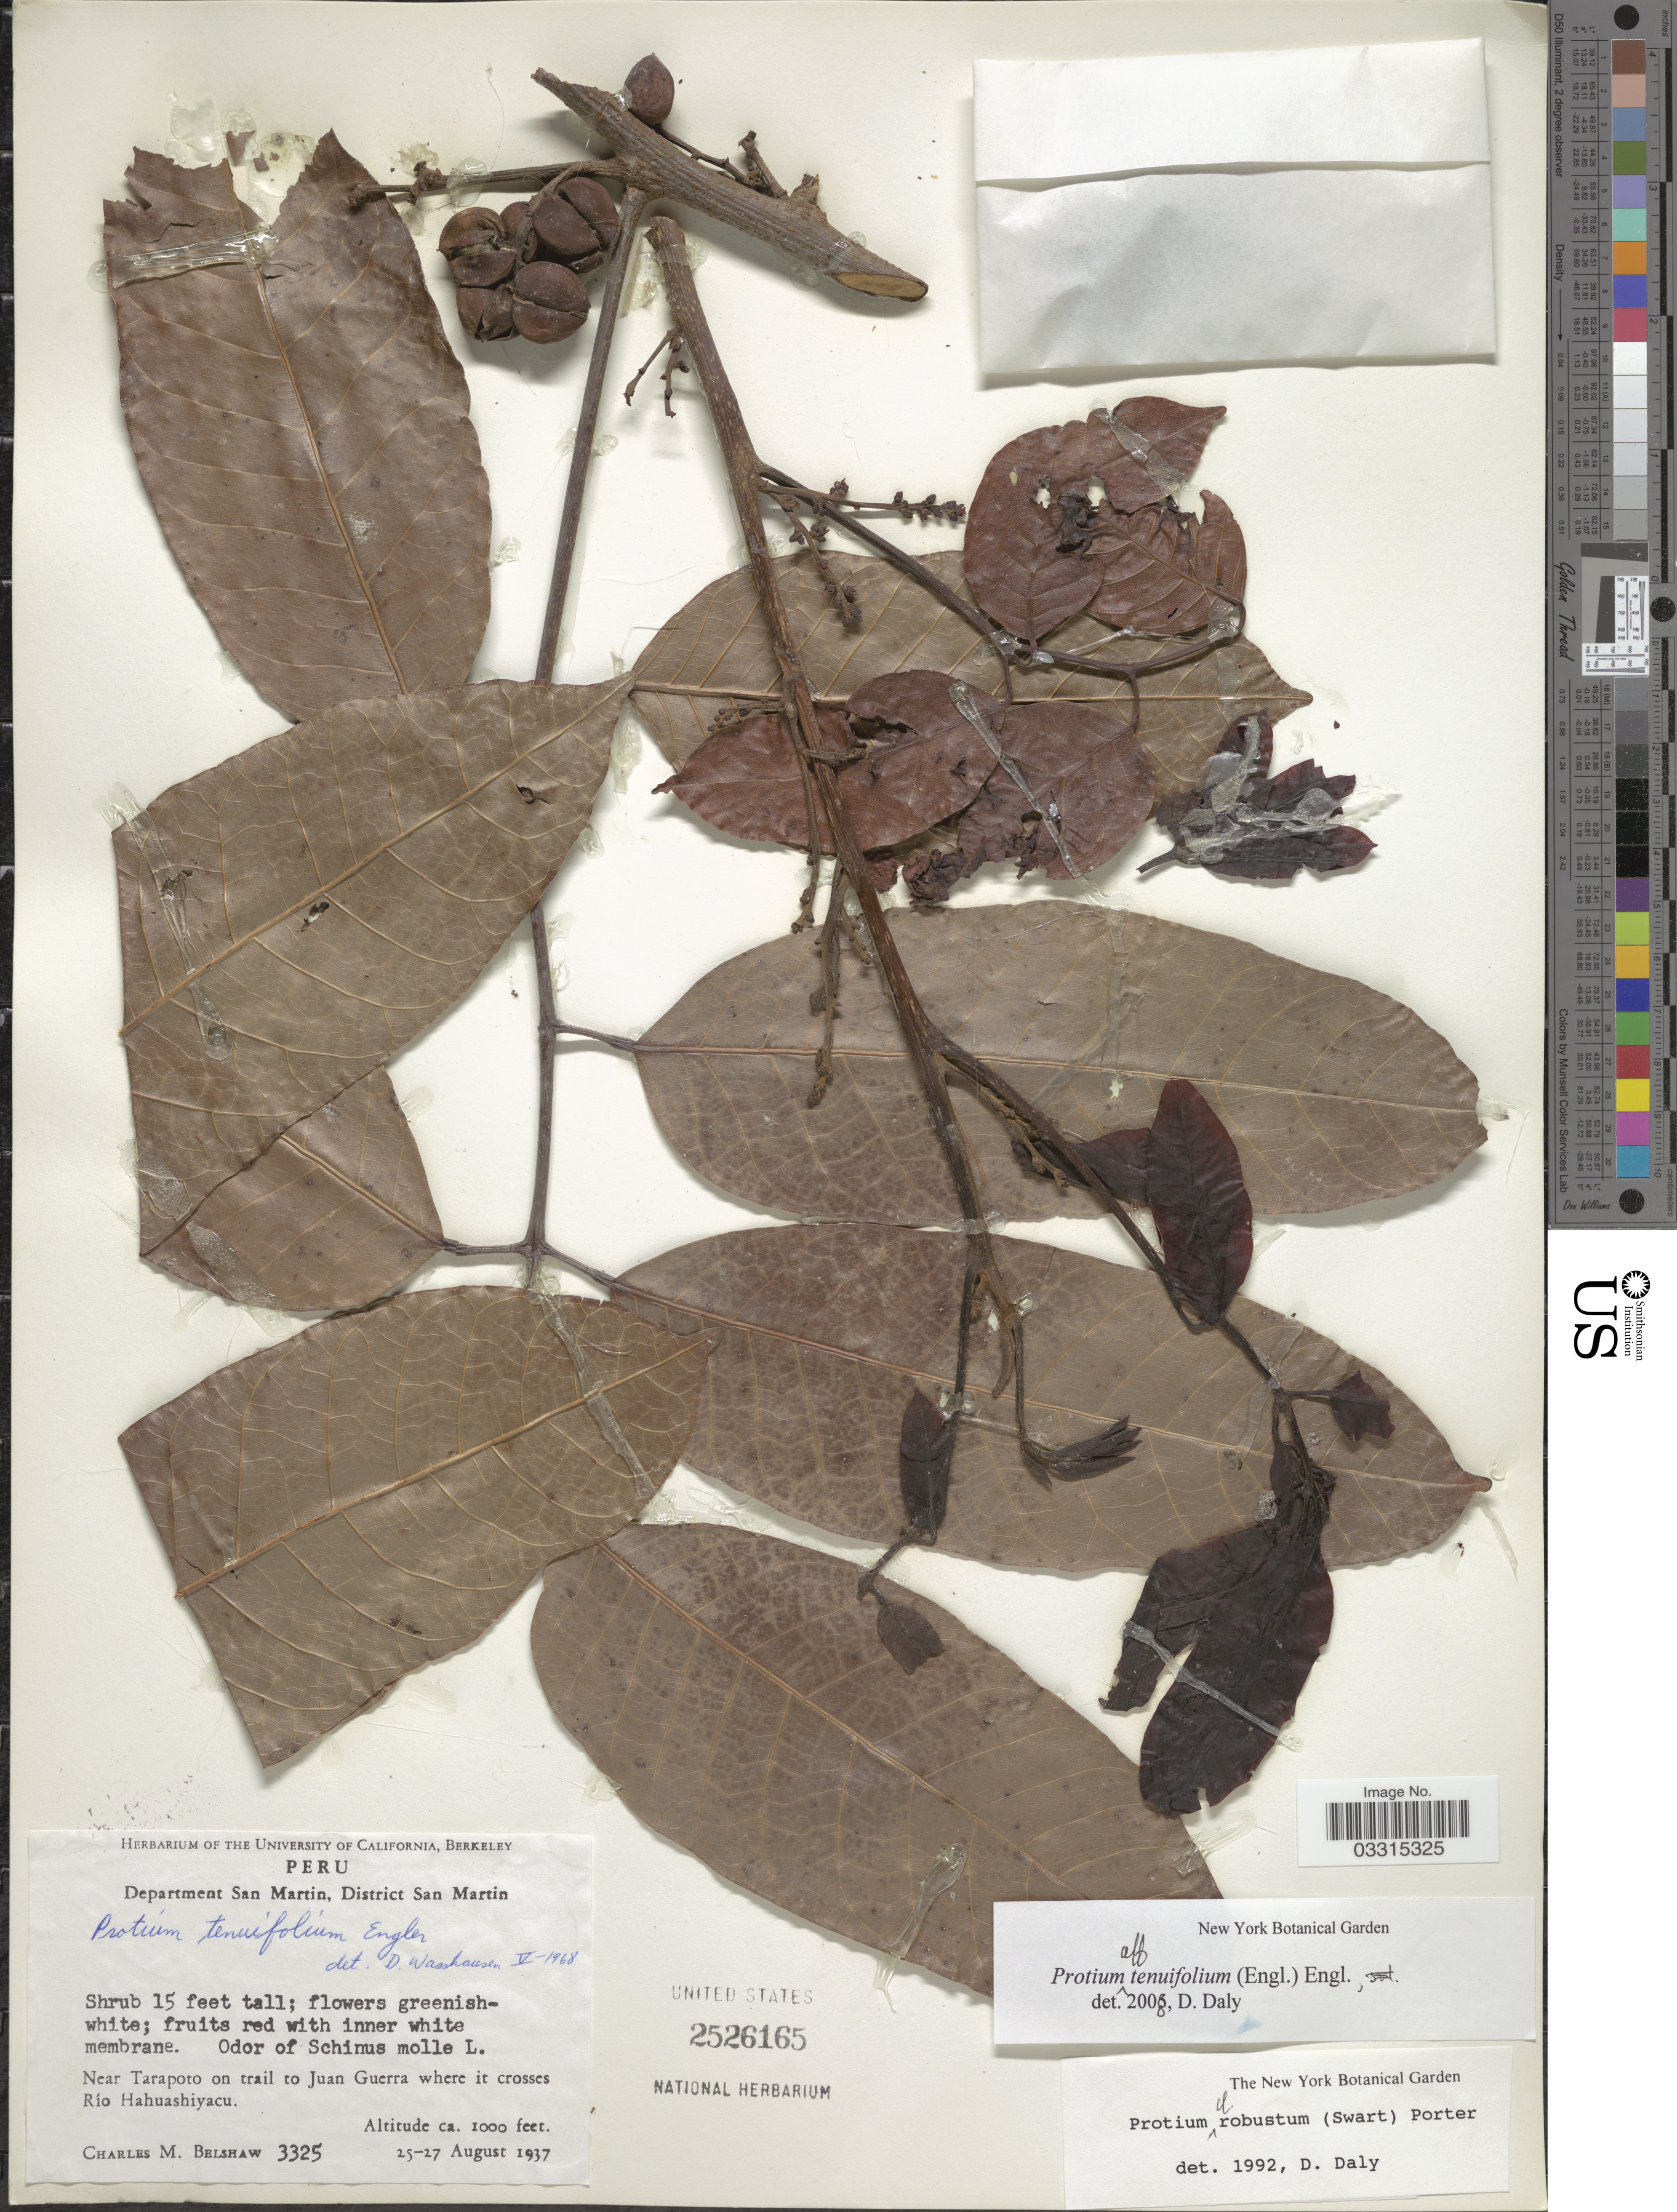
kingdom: Plantae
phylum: Tracheophyta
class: Magnoliopsida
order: Sapindales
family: Burseraceae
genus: Protium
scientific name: Protium tenuifolium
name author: (Engl.) Engl.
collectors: C. Shaw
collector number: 3325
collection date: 1937-08-25/1937-08-27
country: Peru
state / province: San Martín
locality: Department San Martin, District San Martin. Near Tarapoto on trail to Juan Guerra where it crosses Río Hahuashiyacu.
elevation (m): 305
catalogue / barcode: US 2526165